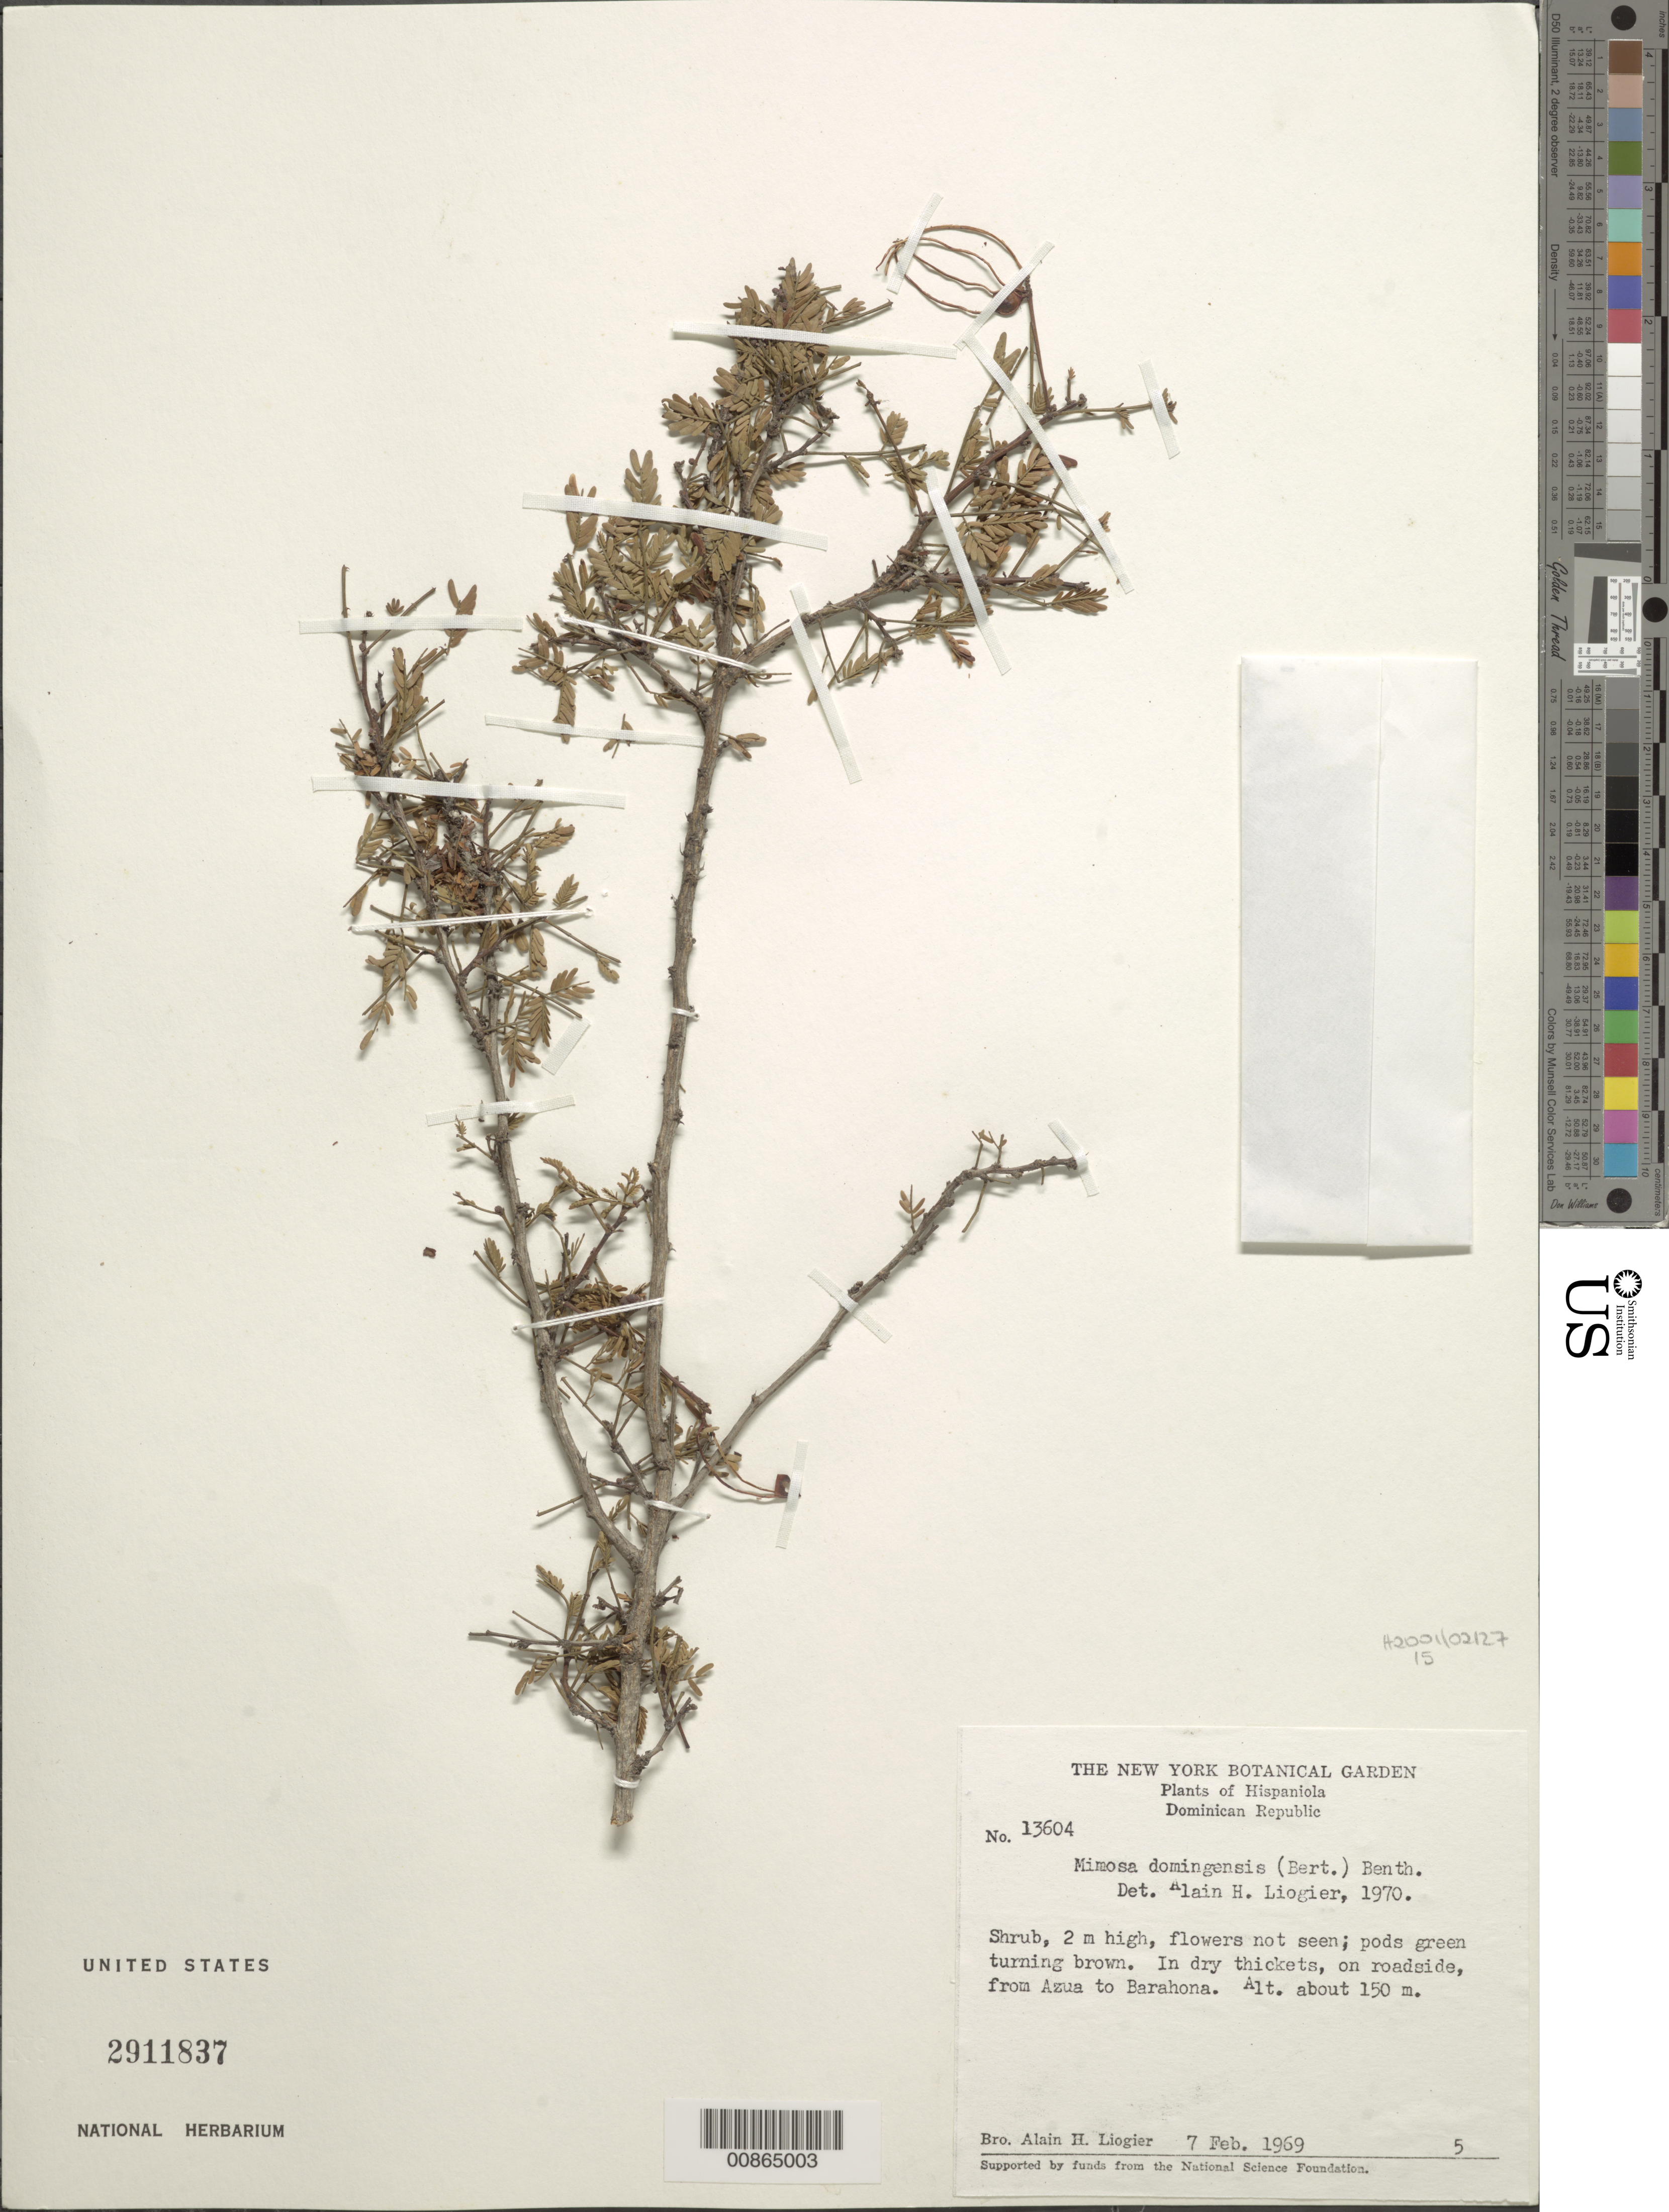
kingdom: Plantae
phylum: Tracheophyta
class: Magnoliopsida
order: Fabales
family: Fabaceae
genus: Mimosa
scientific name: Mimosa domingensis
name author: (DC.) Benth.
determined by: Liogier, Alain H.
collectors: A. H. Liogier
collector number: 13604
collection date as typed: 07 Feb 1969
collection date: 1969-02-07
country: Dominican Republic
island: Hispaniola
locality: On roadside from Azua to Barahona.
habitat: In dry thickets.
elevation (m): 150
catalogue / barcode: US 2911837